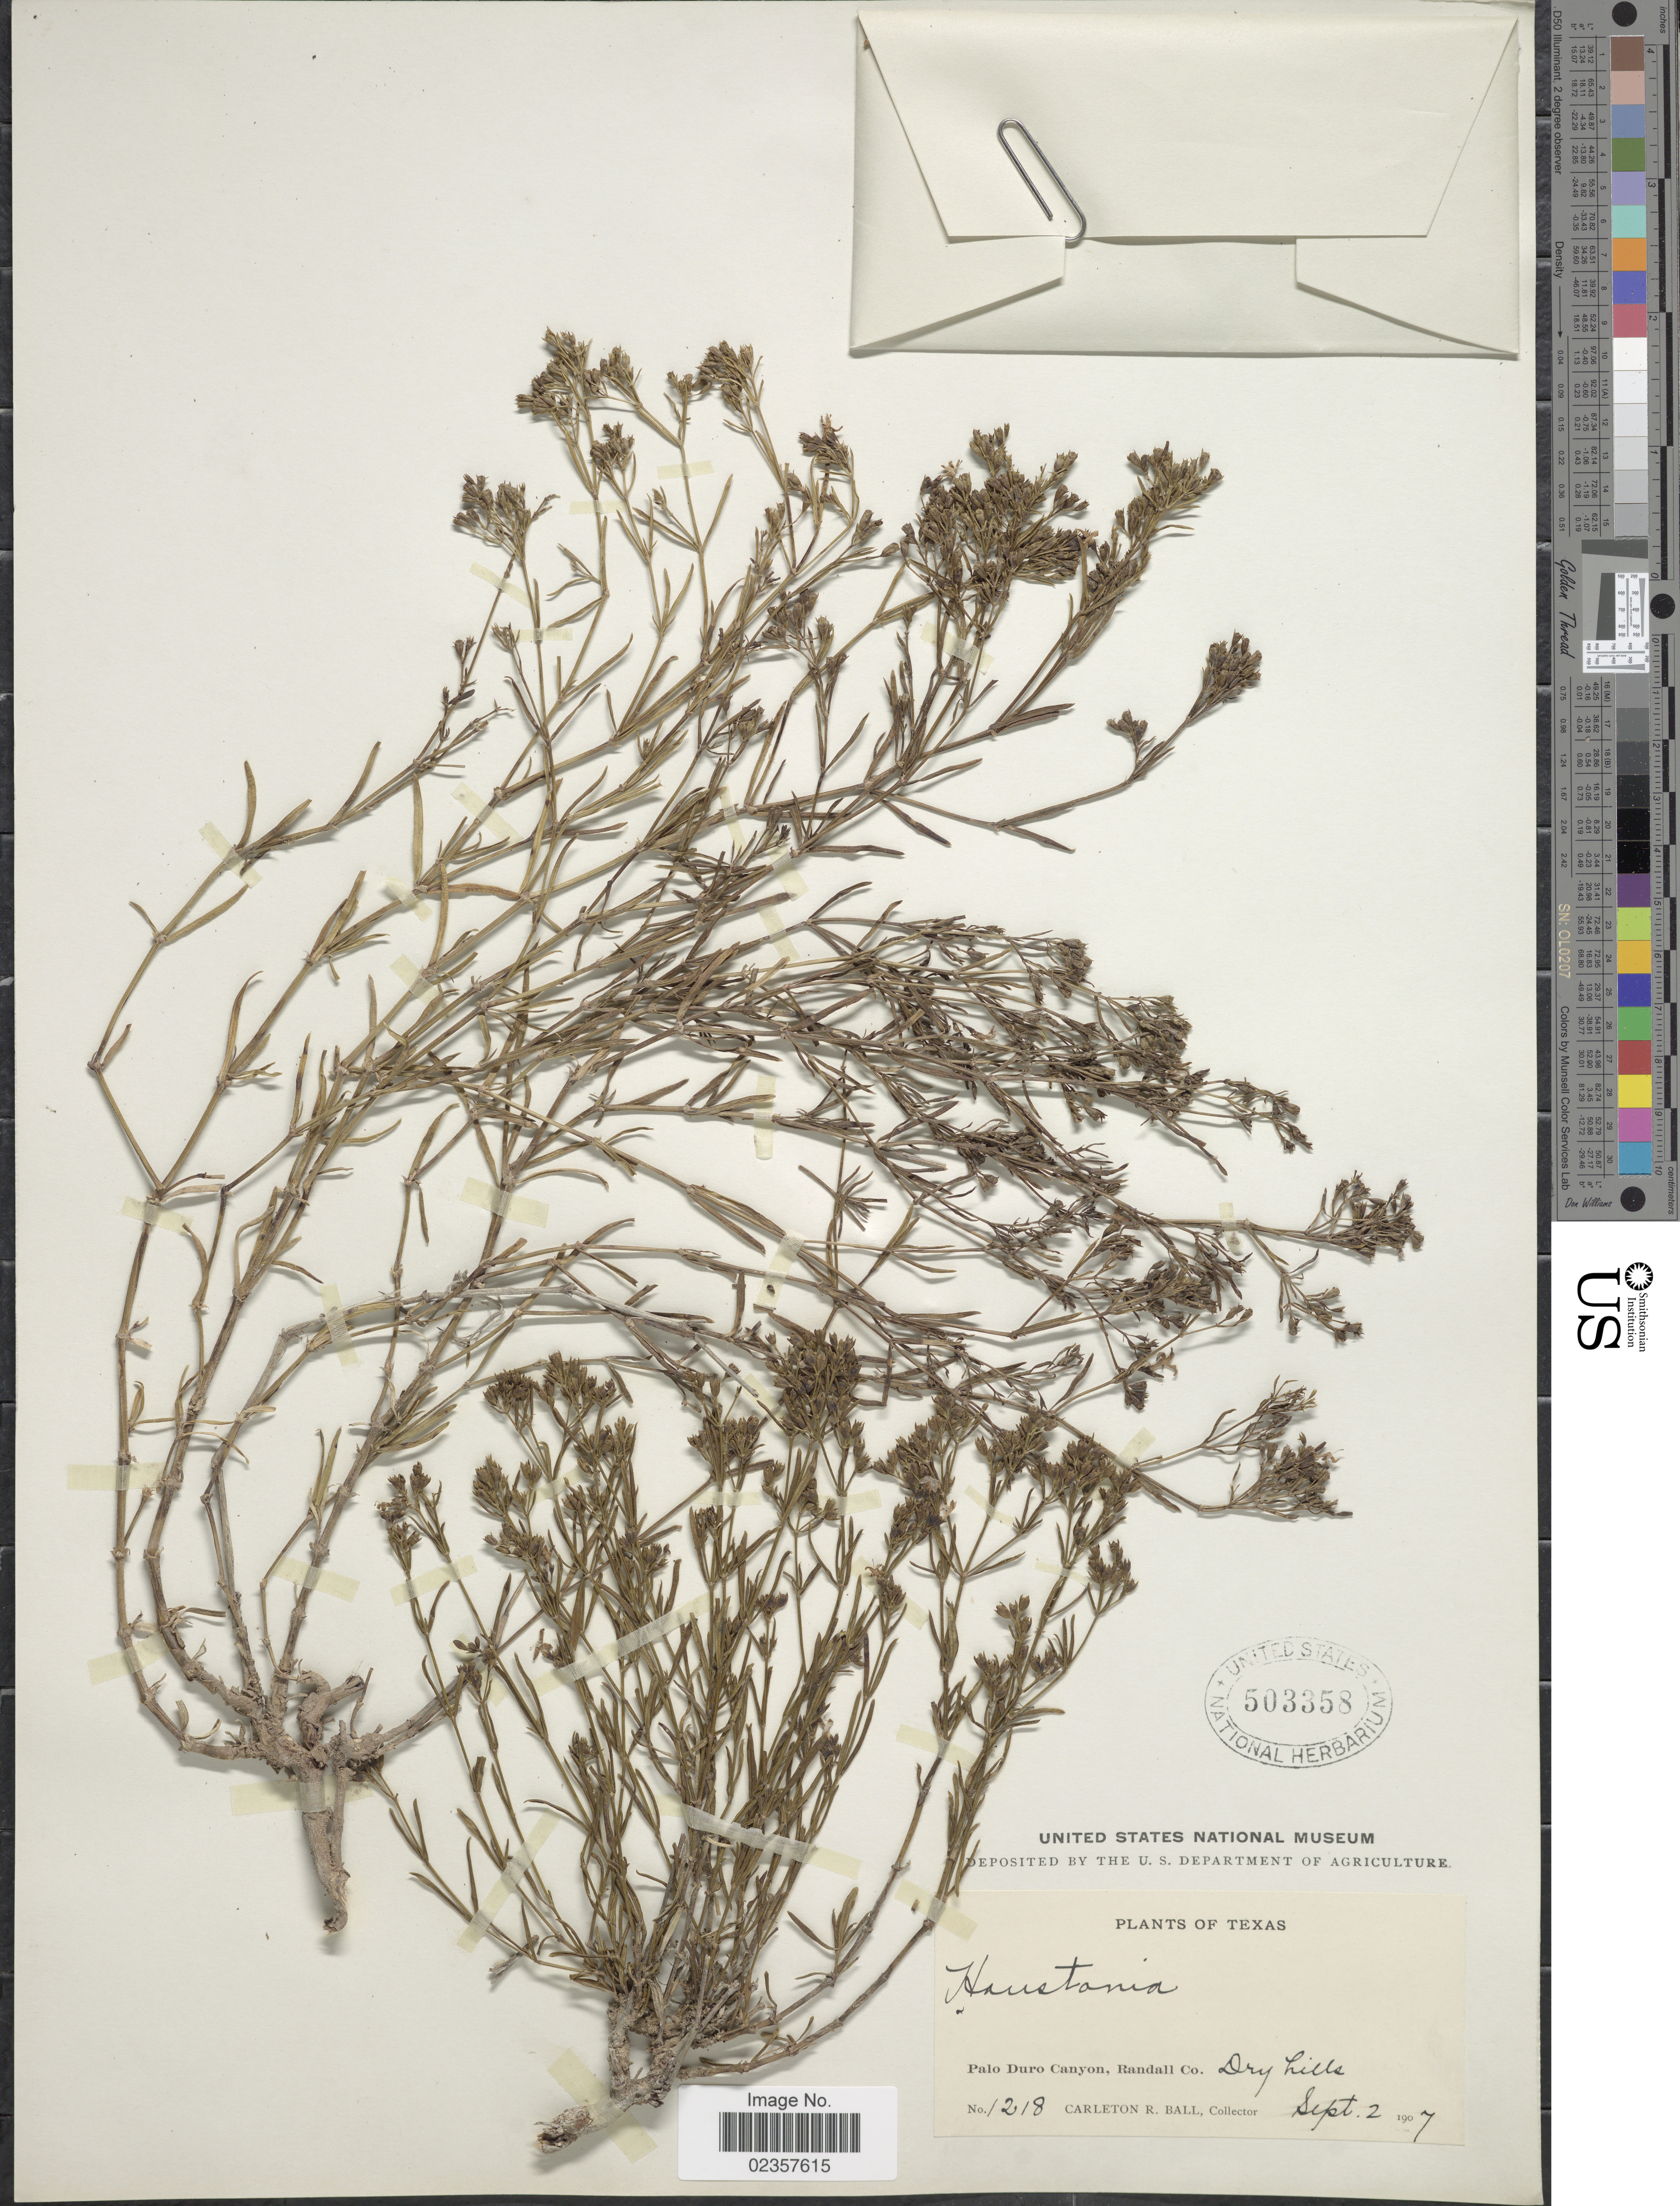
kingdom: Plantae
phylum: Tracheophyta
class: Magnoliopsida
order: Gentianales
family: Rubiaceae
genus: Houstonia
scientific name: Houstonia nigricans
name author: (Lam.) Fernald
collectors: C. R. Ball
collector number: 1218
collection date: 1907-09-02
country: United States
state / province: Texas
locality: Palo Duro Canyon, Randall Co.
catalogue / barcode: US 503358